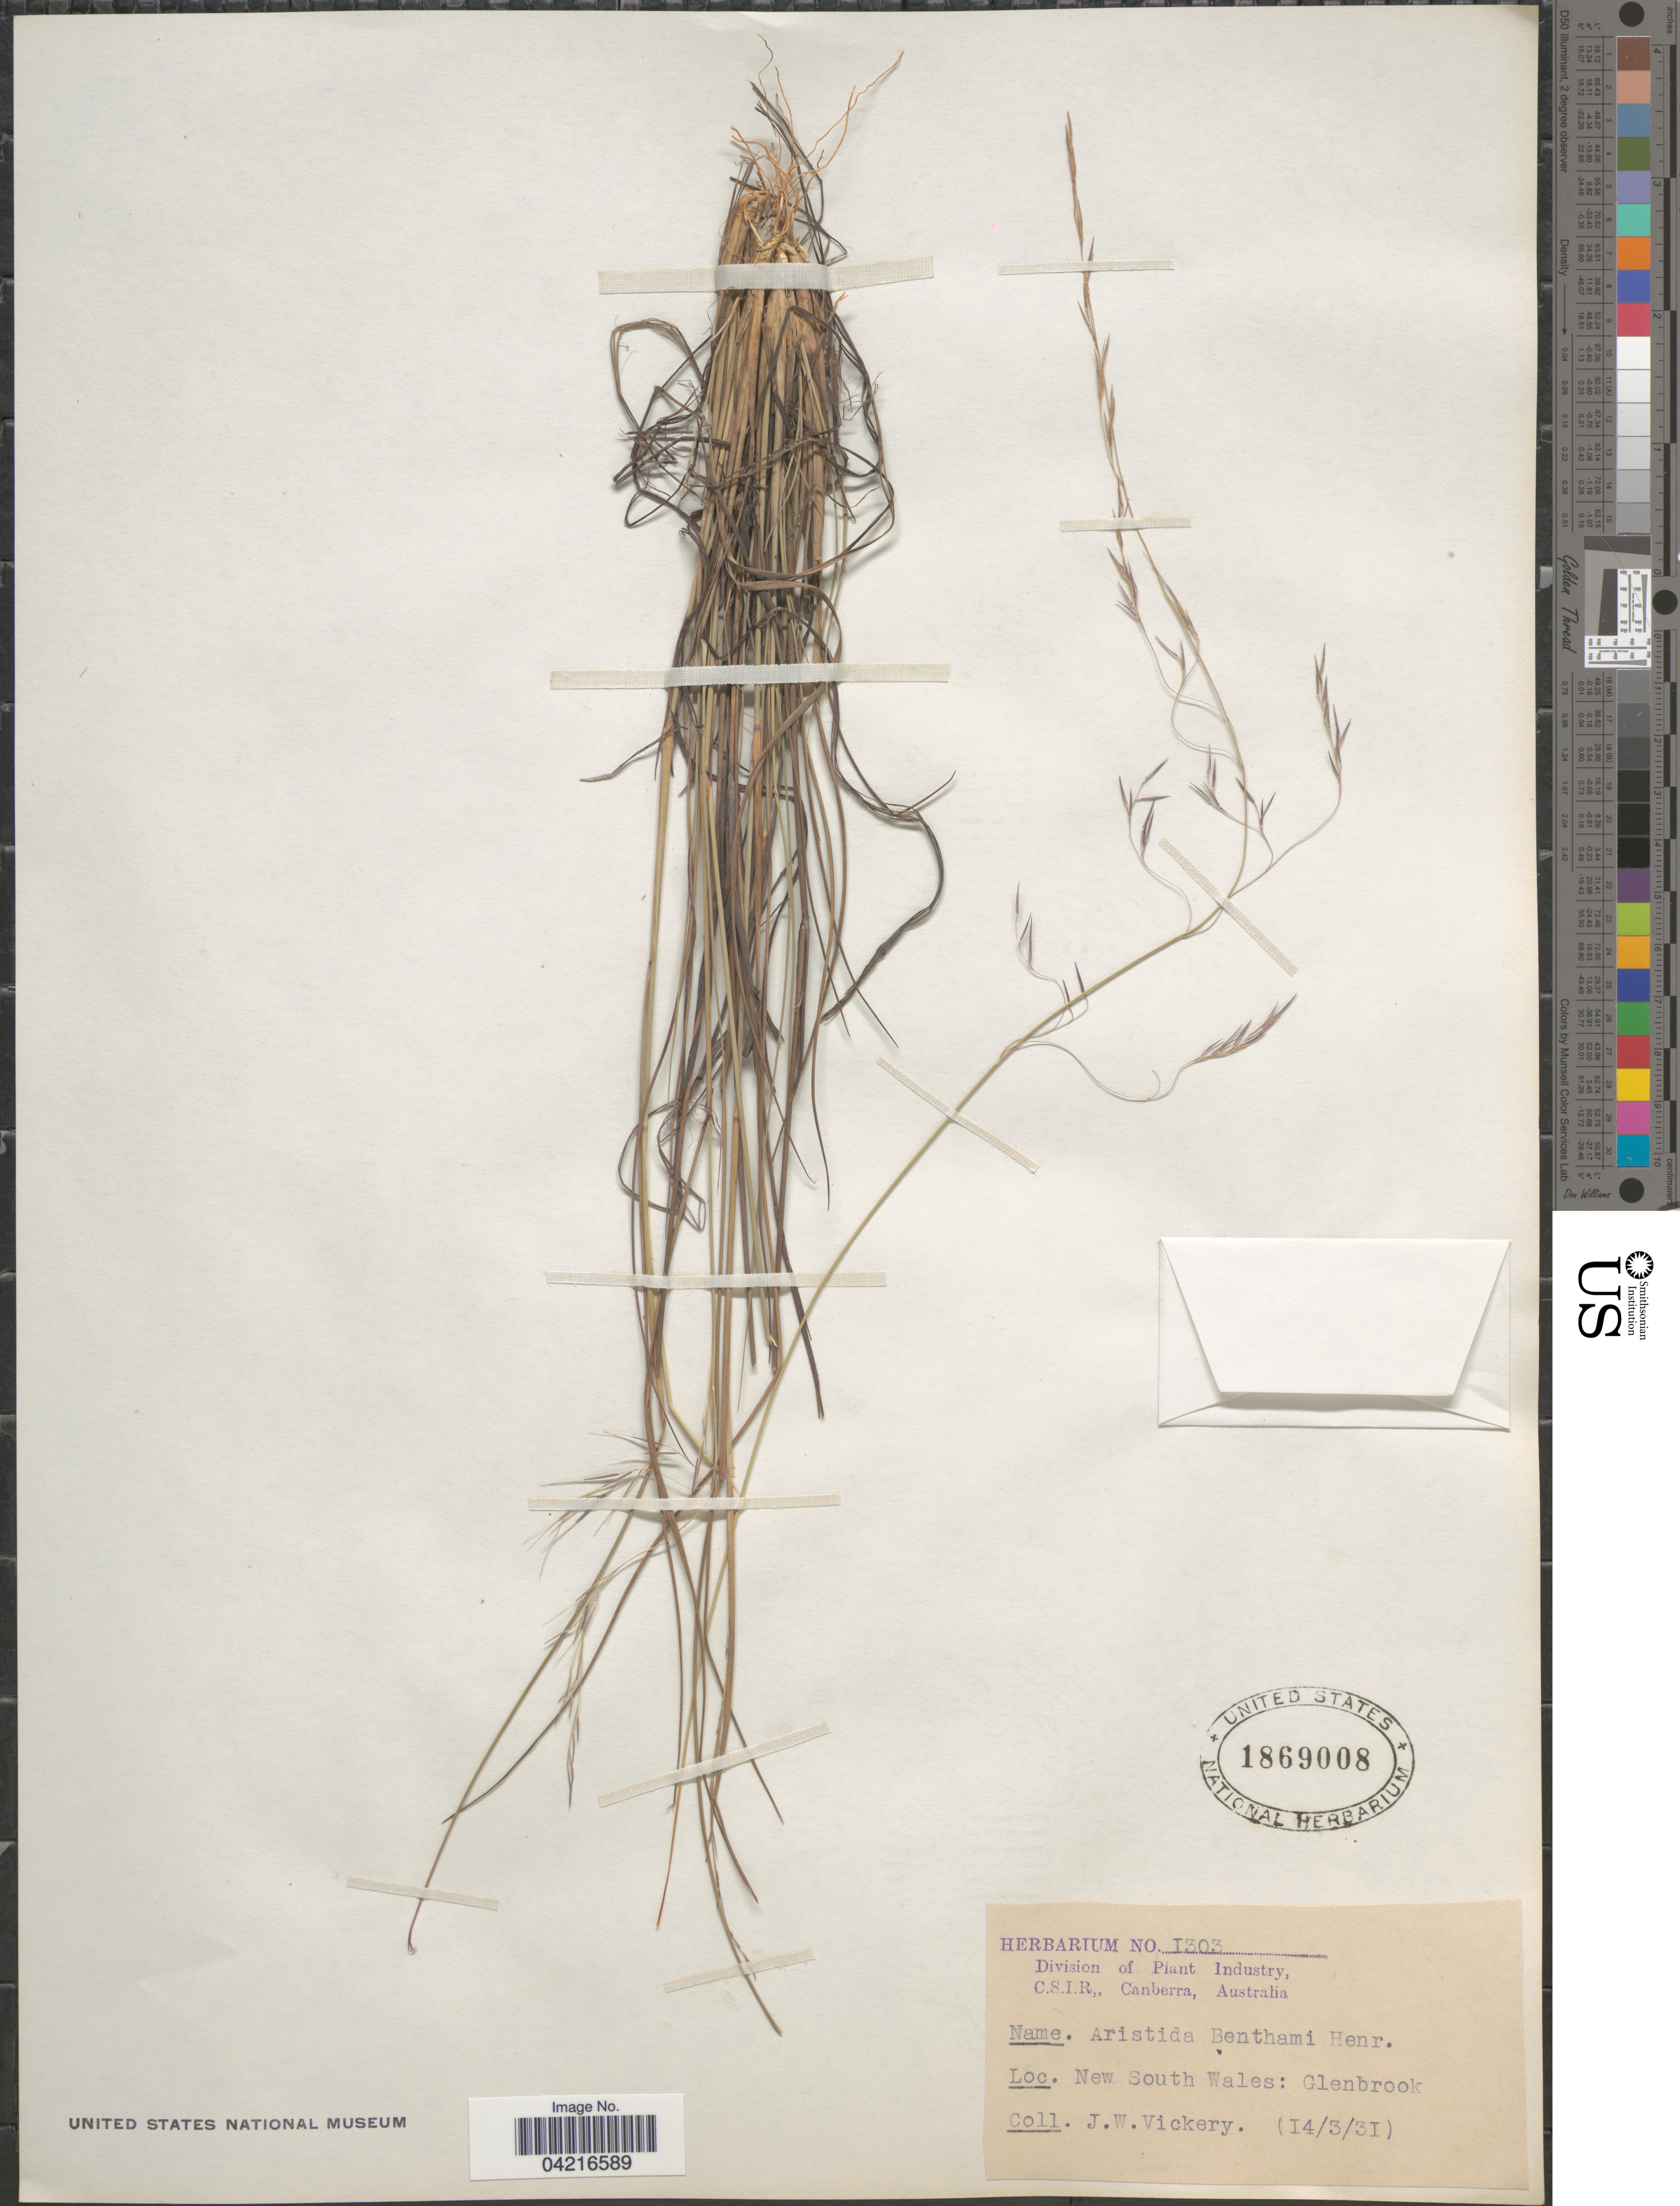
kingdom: Plantae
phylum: Tracheophyta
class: Liliopsida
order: Poales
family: Poaceae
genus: Aristida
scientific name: Aristida benthamii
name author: Henr.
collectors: J. Vickery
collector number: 1303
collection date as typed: Transcribed d/m/y: 14/3/31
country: Australia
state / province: New South Wales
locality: Glenbrook.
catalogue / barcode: US 1869008